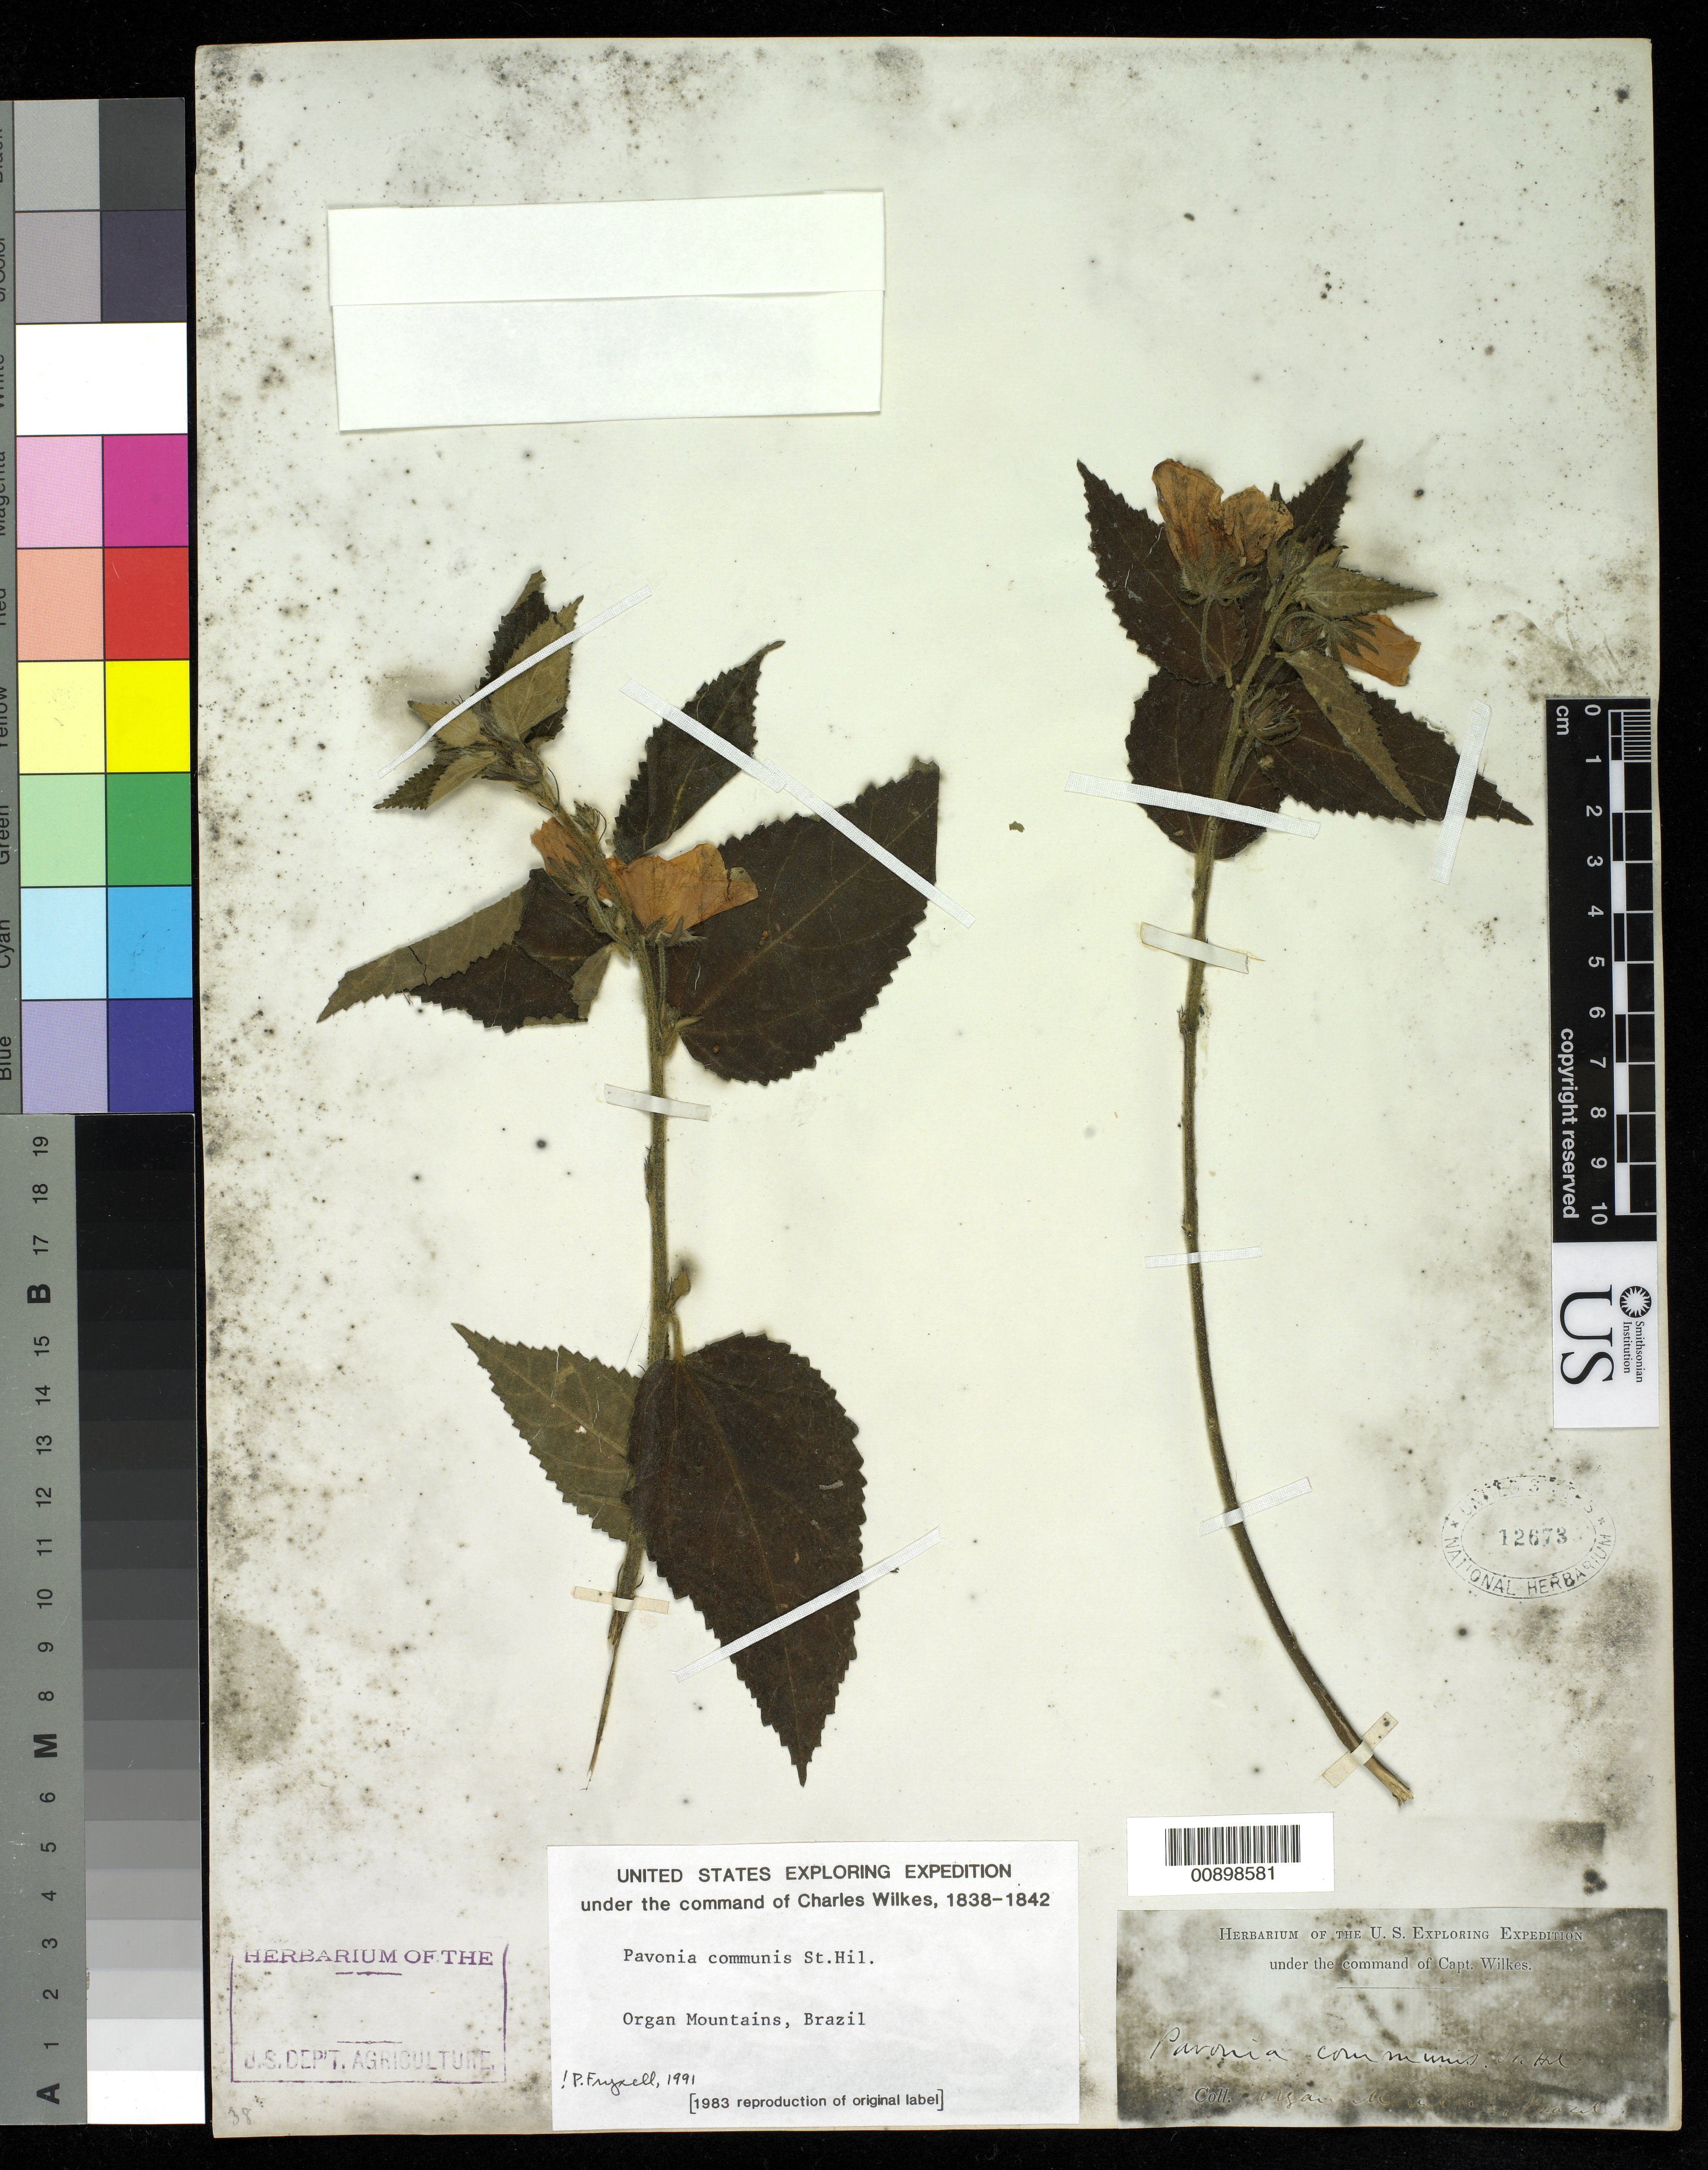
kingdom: Plantae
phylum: Tracheophyta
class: Magnoliopsida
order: Malvales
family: Malvaceae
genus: Pavonia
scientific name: Pavonia communis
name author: A. St.-Hil.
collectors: Wilkes Explor. Exped.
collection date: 1838/1842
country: Brazil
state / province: Rio de Janeiro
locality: Organ Mountains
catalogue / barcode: US 12673